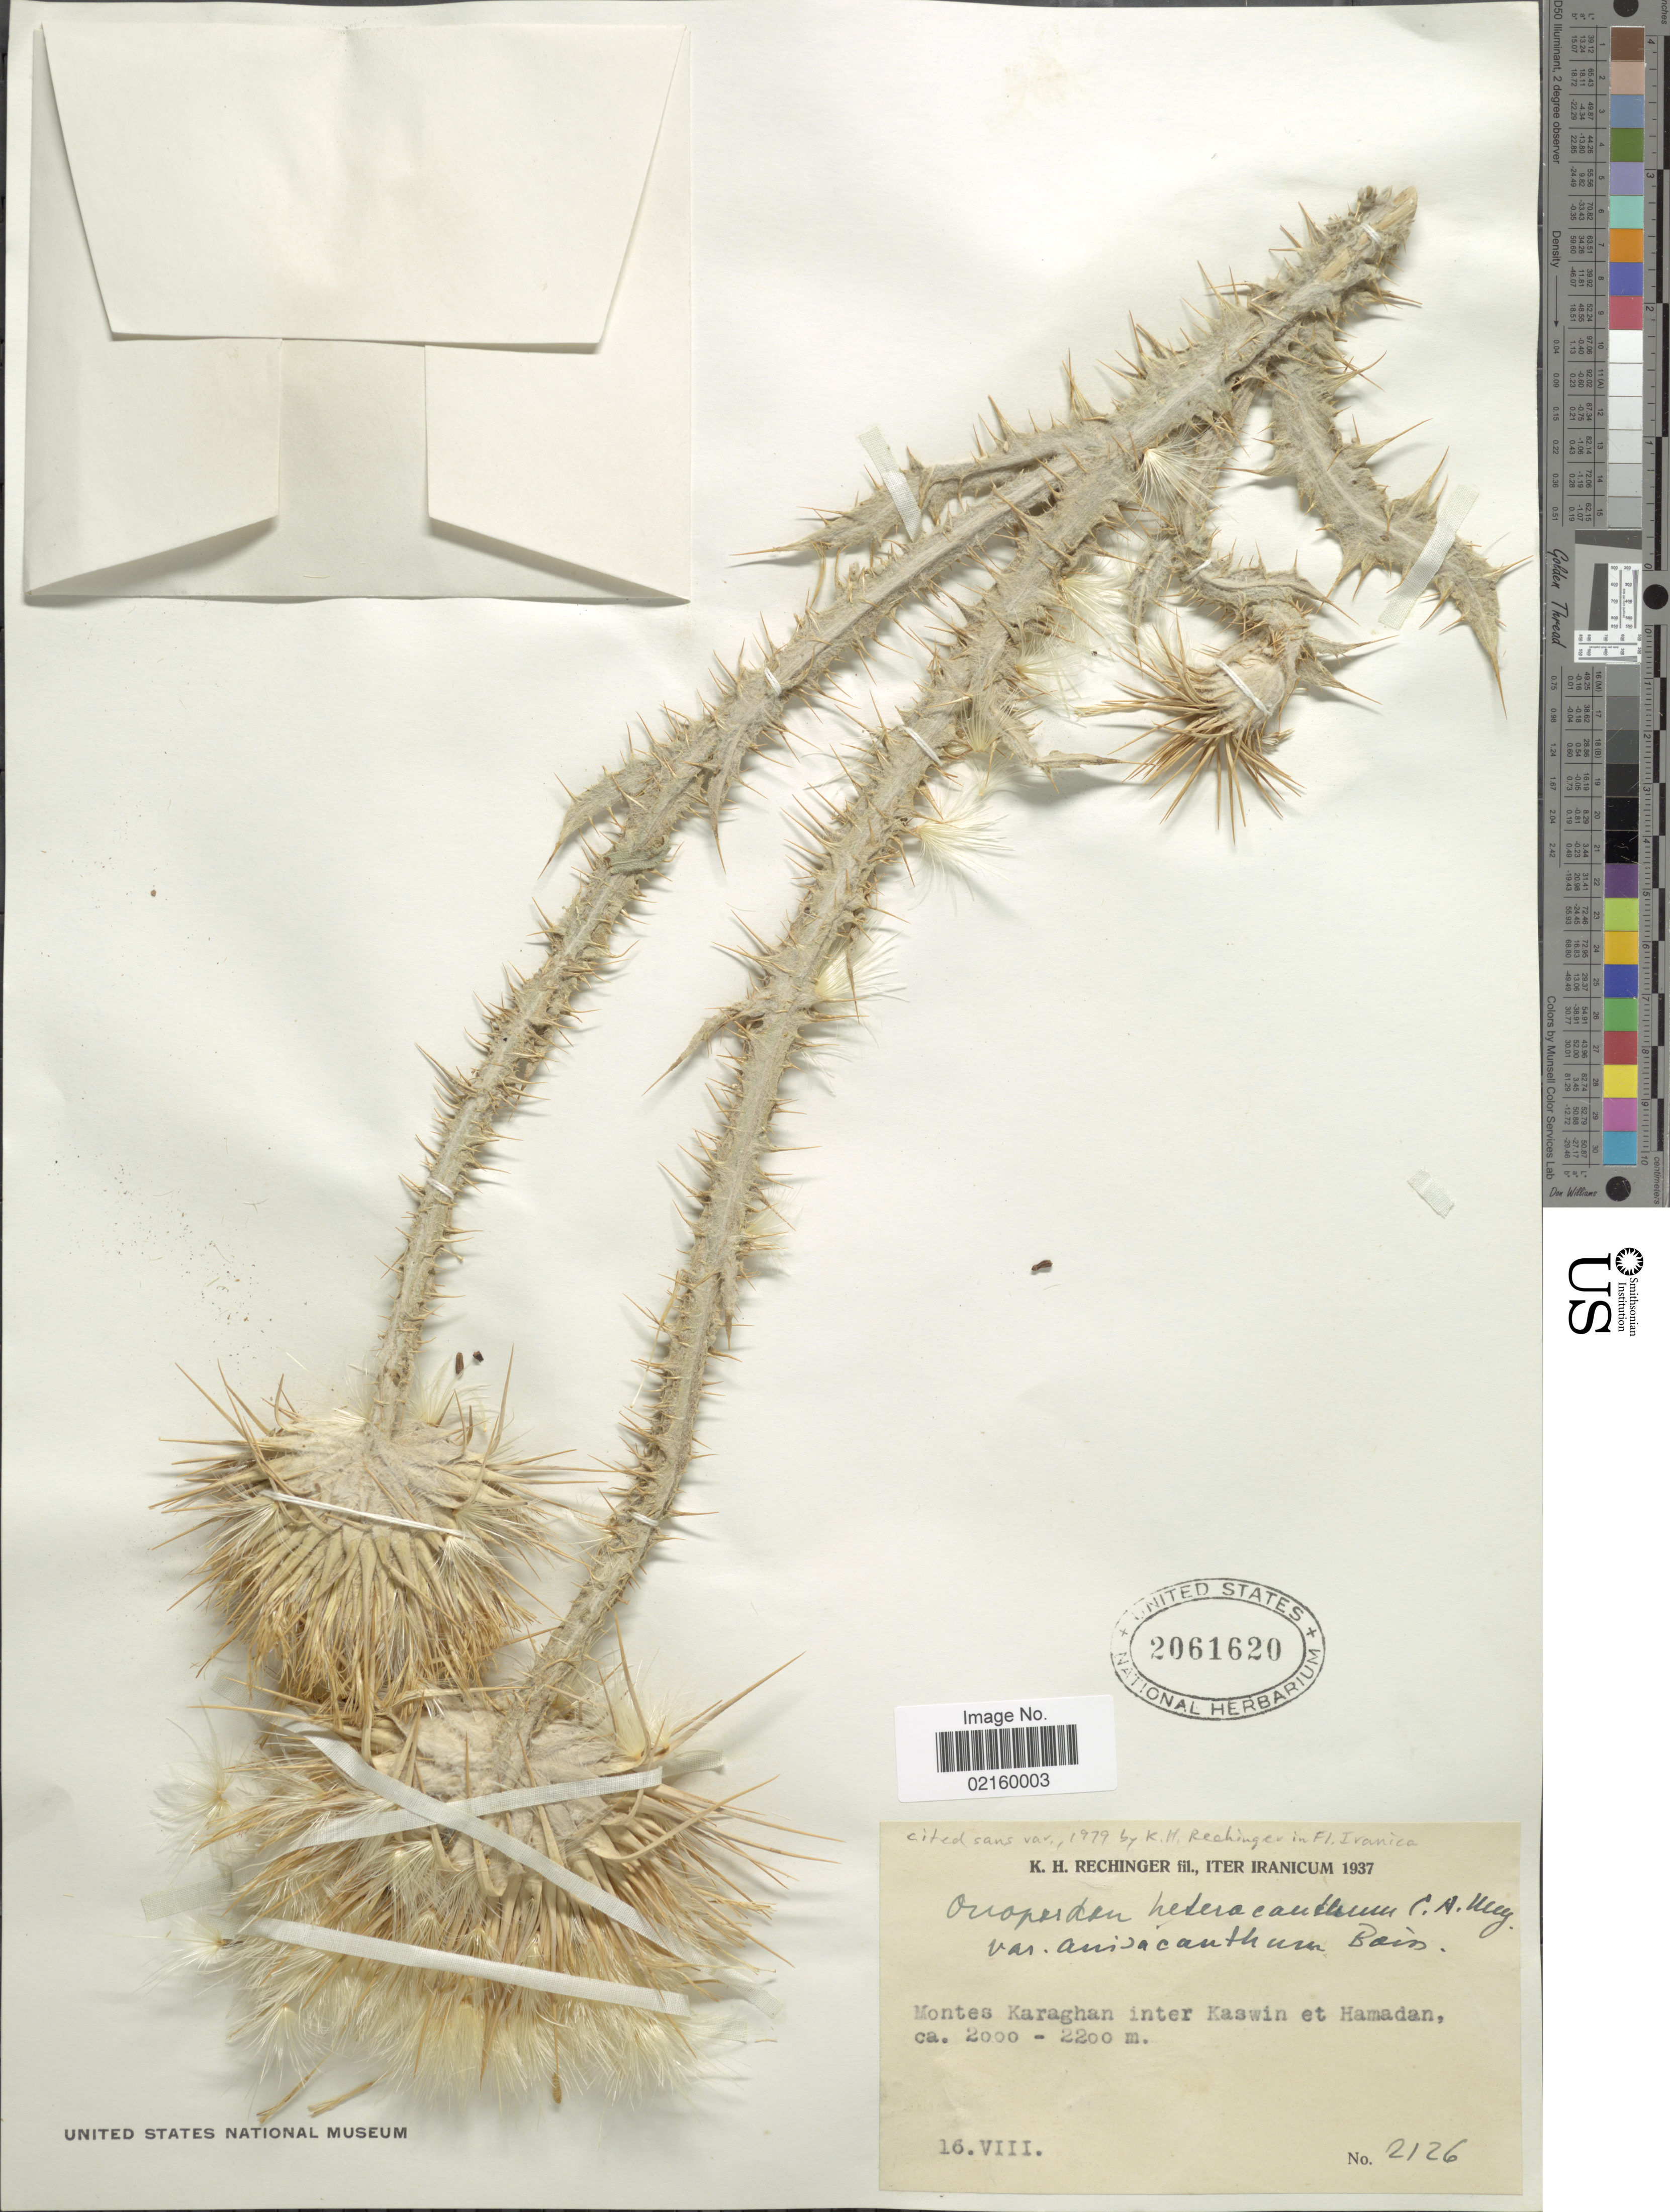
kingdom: Plantae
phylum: Tracheophyta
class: Magnoliopsida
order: Asterales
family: Asteraceae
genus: Onopordum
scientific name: Onopordum heteracanthum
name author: C.A. Mey.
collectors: K. H. Rechinger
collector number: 2126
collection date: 1937-08-16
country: Iran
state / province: Hamadan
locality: Iranicum, Montes Karaghan inter Kaswin et Hamadan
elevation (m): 2000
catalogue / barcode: US 2061620